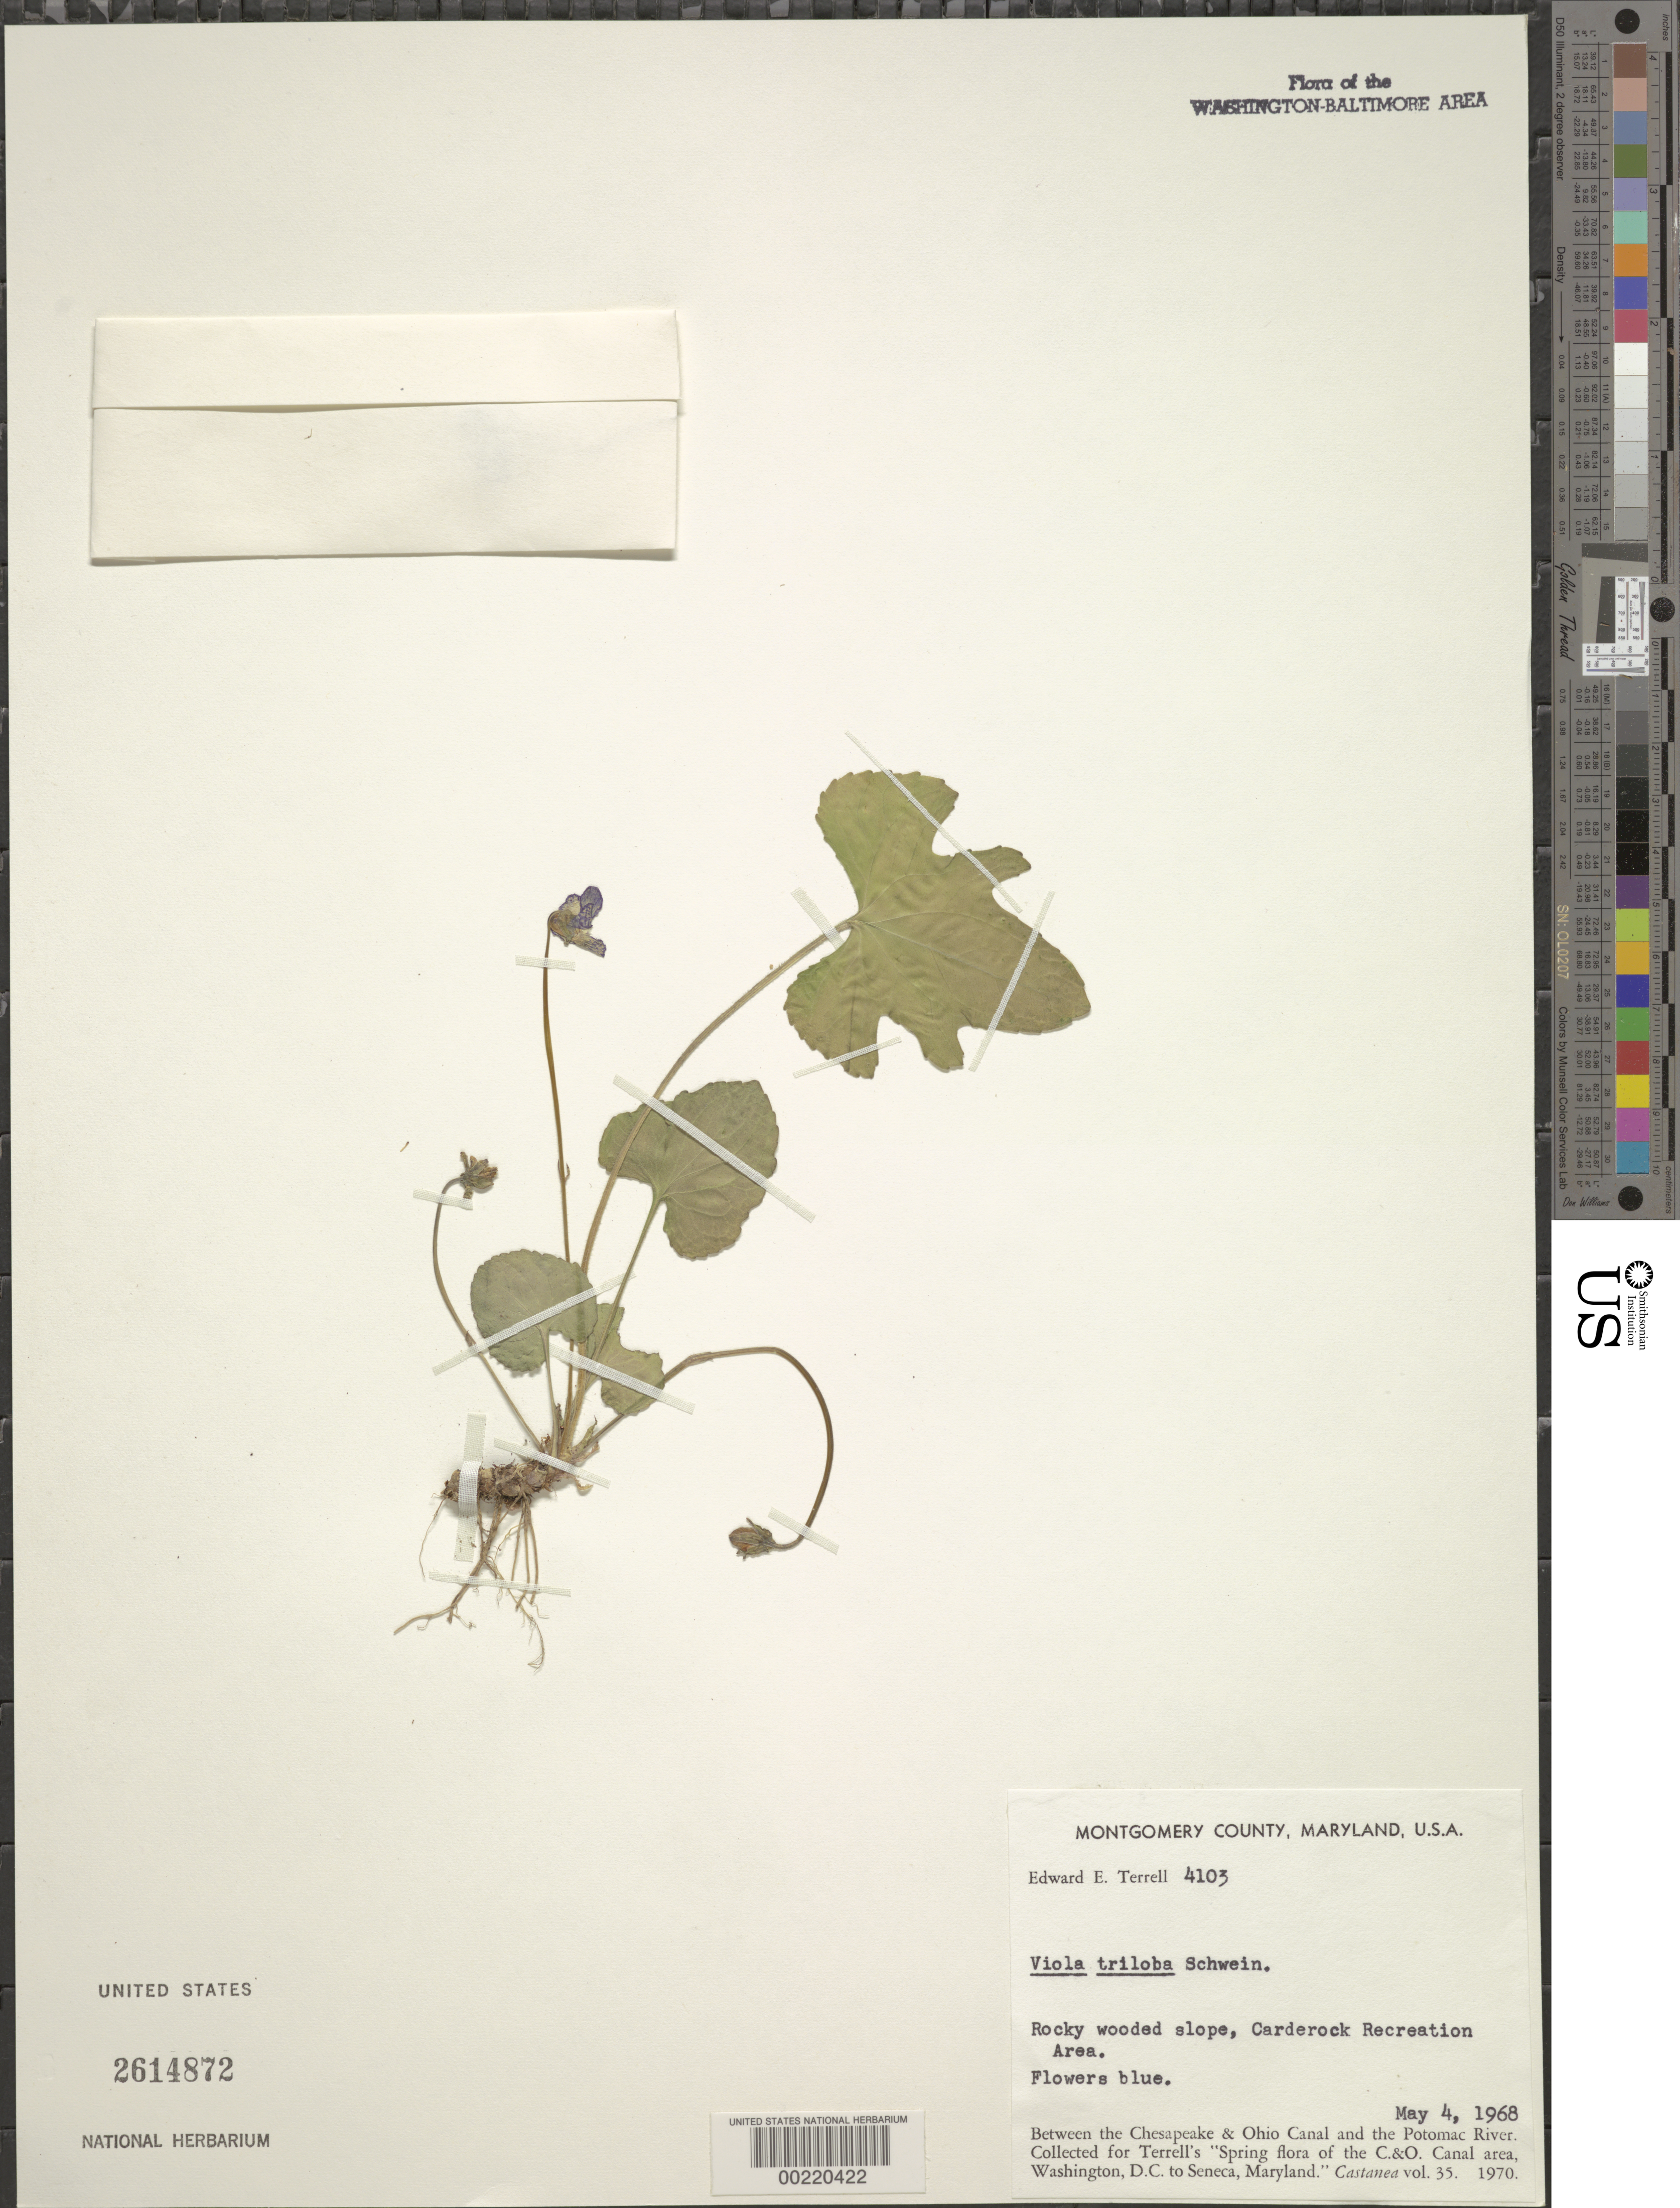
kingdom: Plantae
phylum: Tracheophyta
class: Magnoliopsida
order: Malpighiales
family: Violaceae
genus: Viola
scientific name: Viola palmata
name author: L.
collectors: E. E. Terrell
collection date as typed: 04 May 1968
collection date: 1968-05-04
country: United States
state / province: Maryland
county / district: Montgomery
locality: Carderock Recreation area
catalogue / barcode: US 2614872